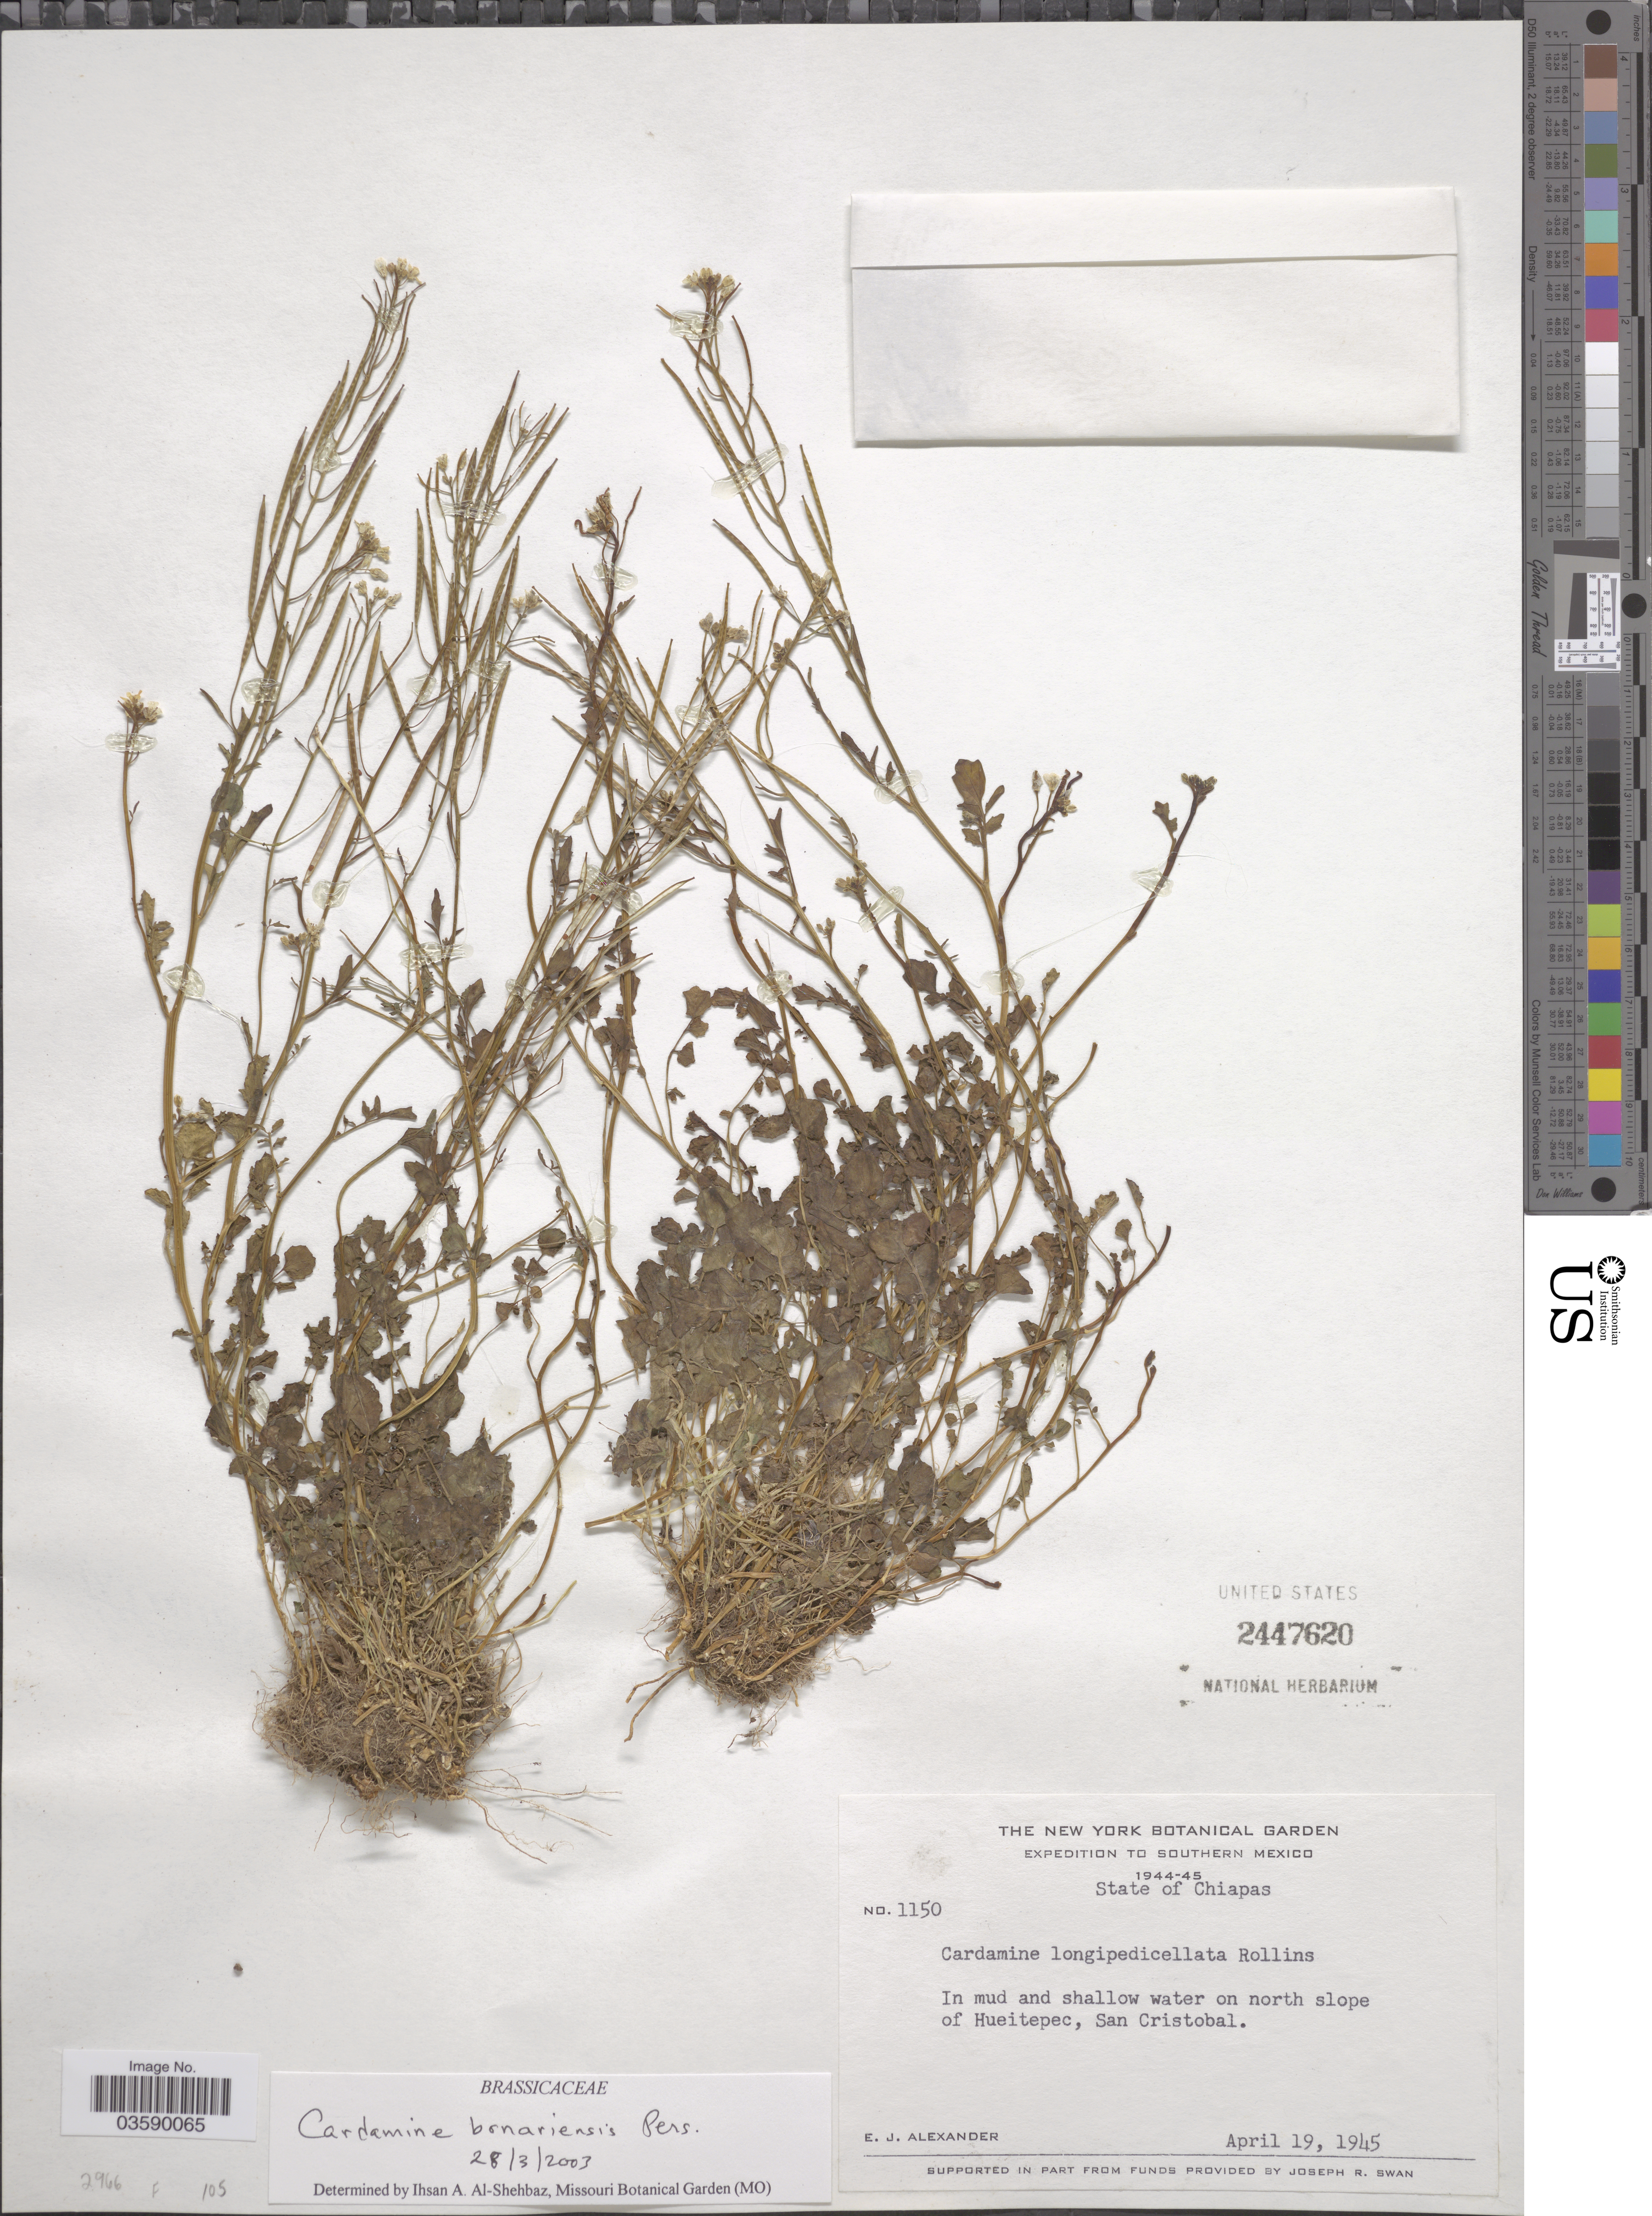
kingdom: Plantae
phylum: Tracheophyta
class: Magnoliopsida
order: Brassicales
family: Brassicaceae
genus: Cardamine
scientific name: Cardamine bonariensis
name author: Pers.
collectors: E. J. Alexander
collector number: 1150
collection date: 1945-04-19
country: Mexico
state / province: Chiapas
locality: In mud and shallow water on north slope of Hueitepec, San Cristobal.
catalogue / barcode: US 2447620